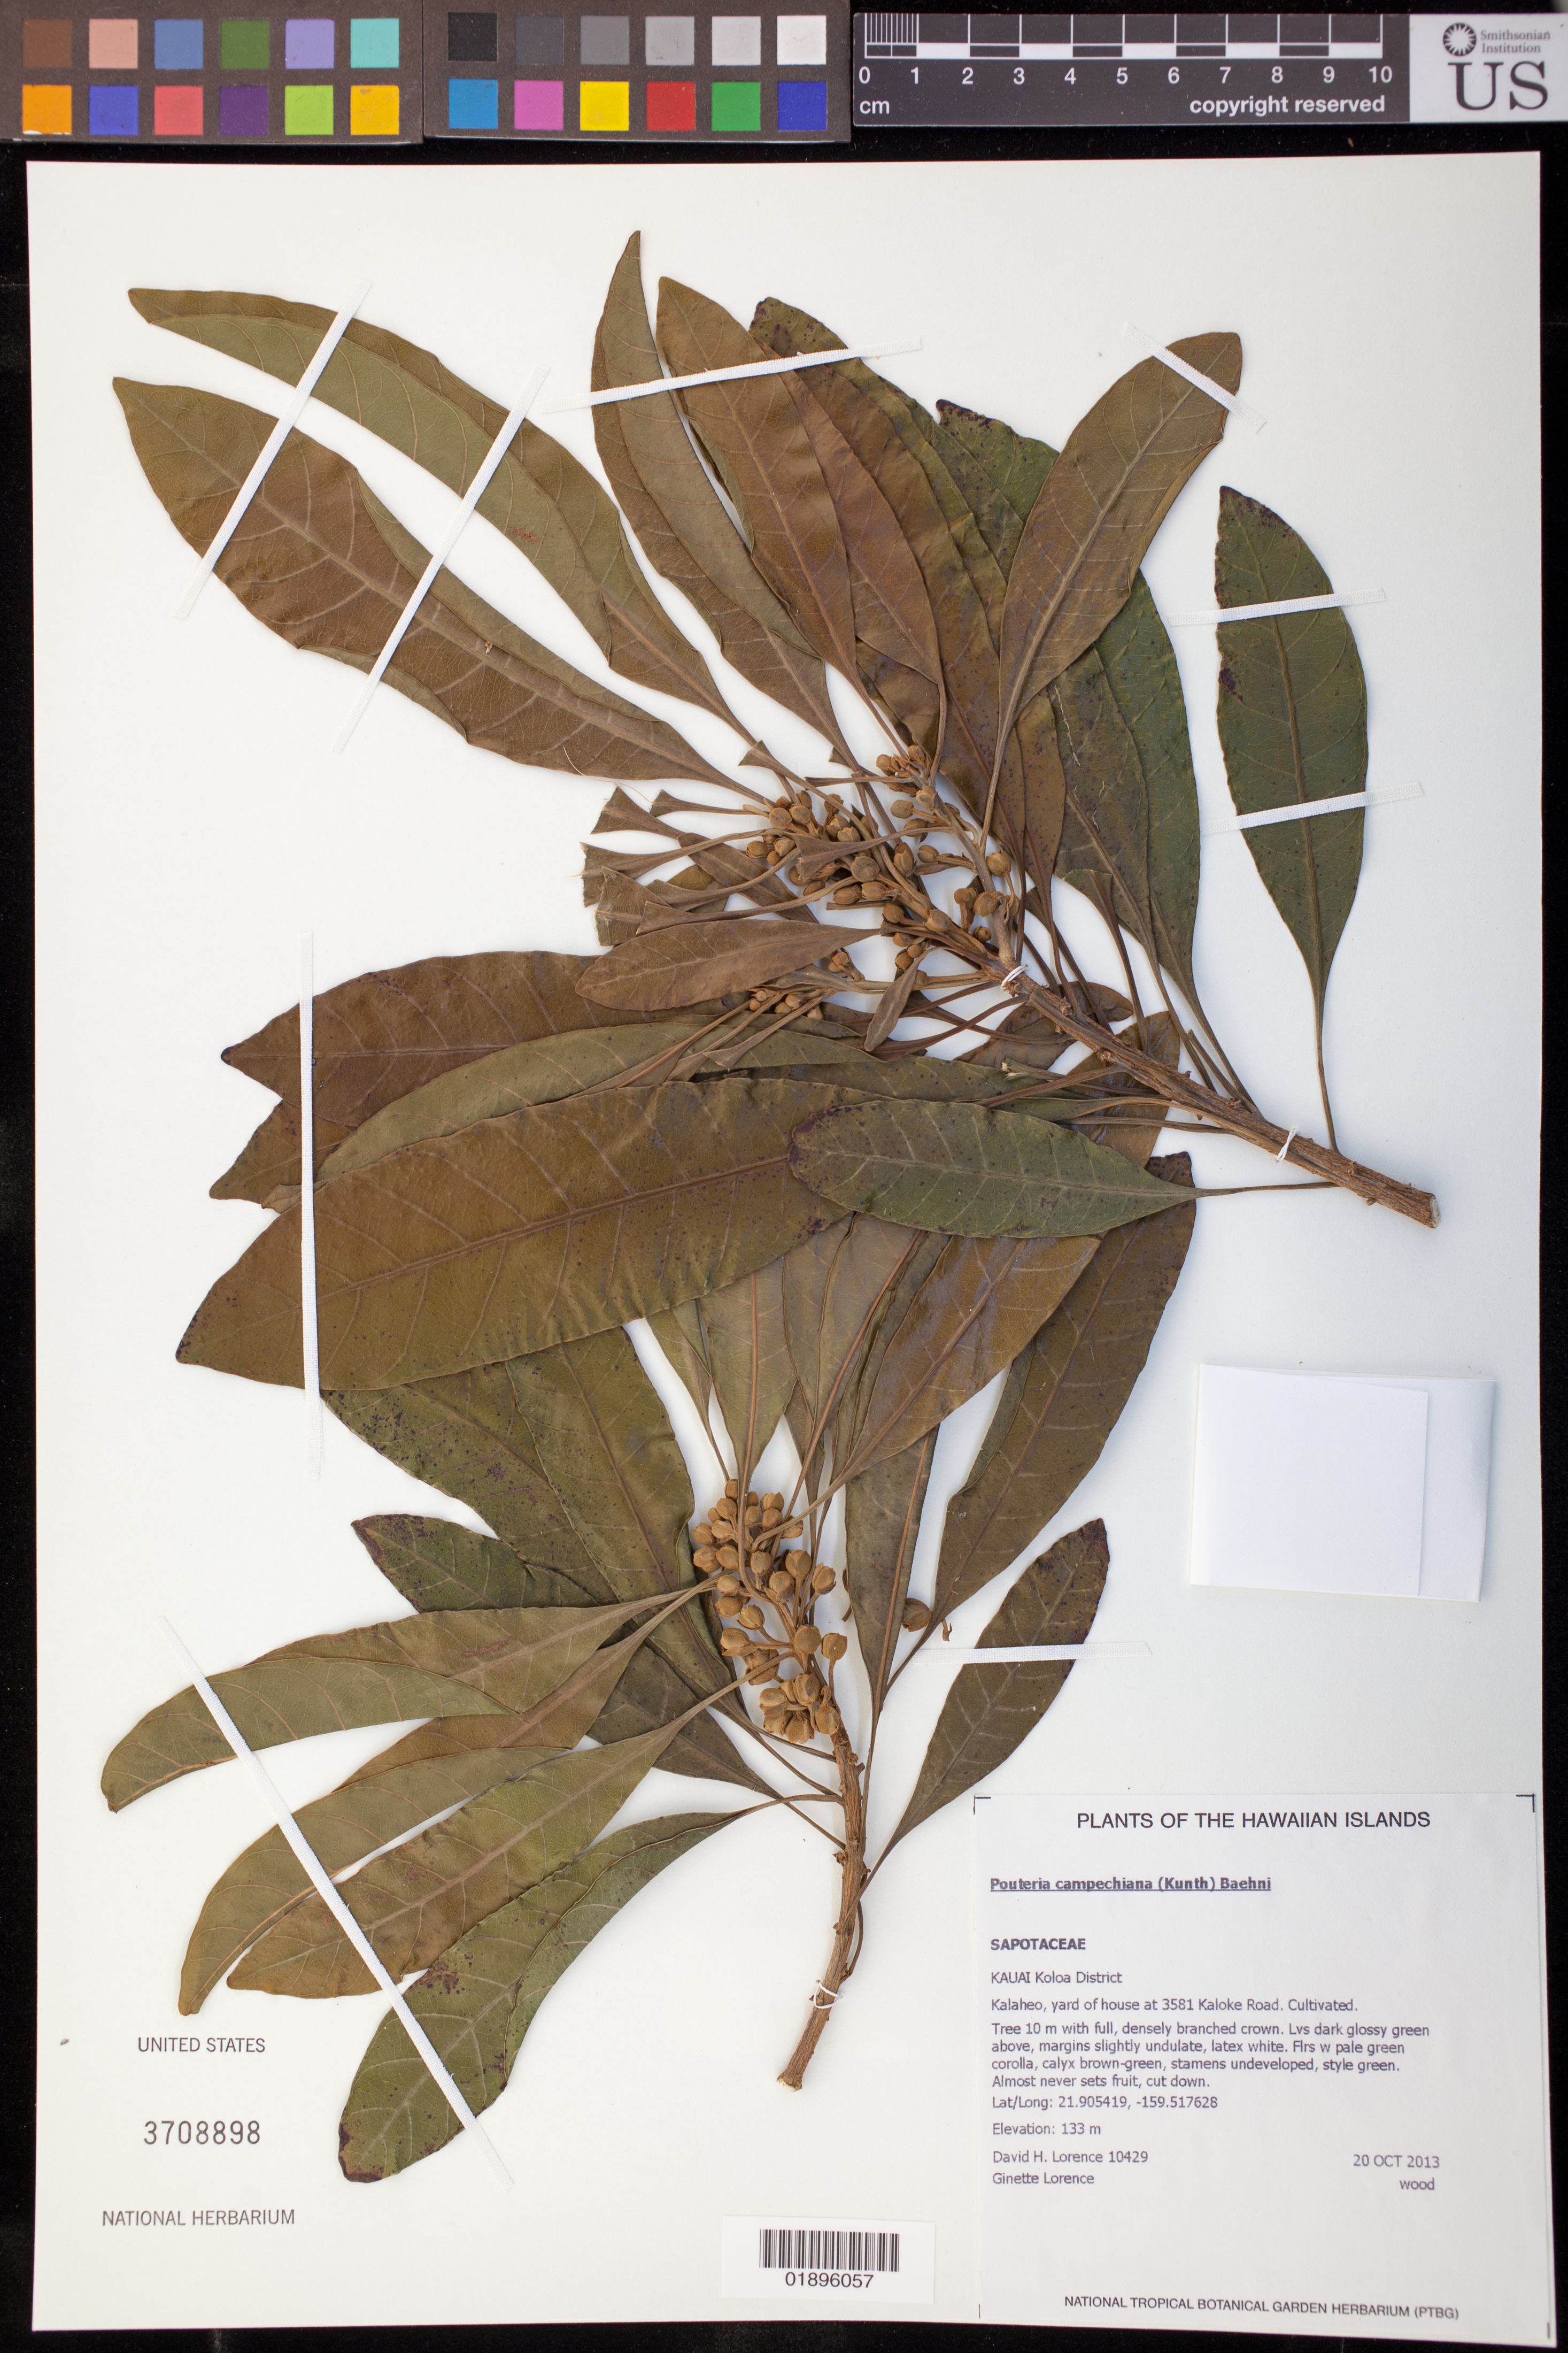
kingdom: Plantae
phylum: Tracheophyta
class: Magnoliopsida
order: Ericales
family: Sapotaceae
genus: Pouteria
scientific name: Pouteria campechiana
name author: (Kunth) Baehni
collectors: D. Lorence & G. Lorence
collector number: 10429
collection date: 2013-10-20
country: United States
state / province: Hawaii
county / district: Kauai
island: Kaua'i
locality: Kalaheo, yard of house at 3581 Kaloke Road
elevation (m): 133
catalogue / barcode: US 3708898